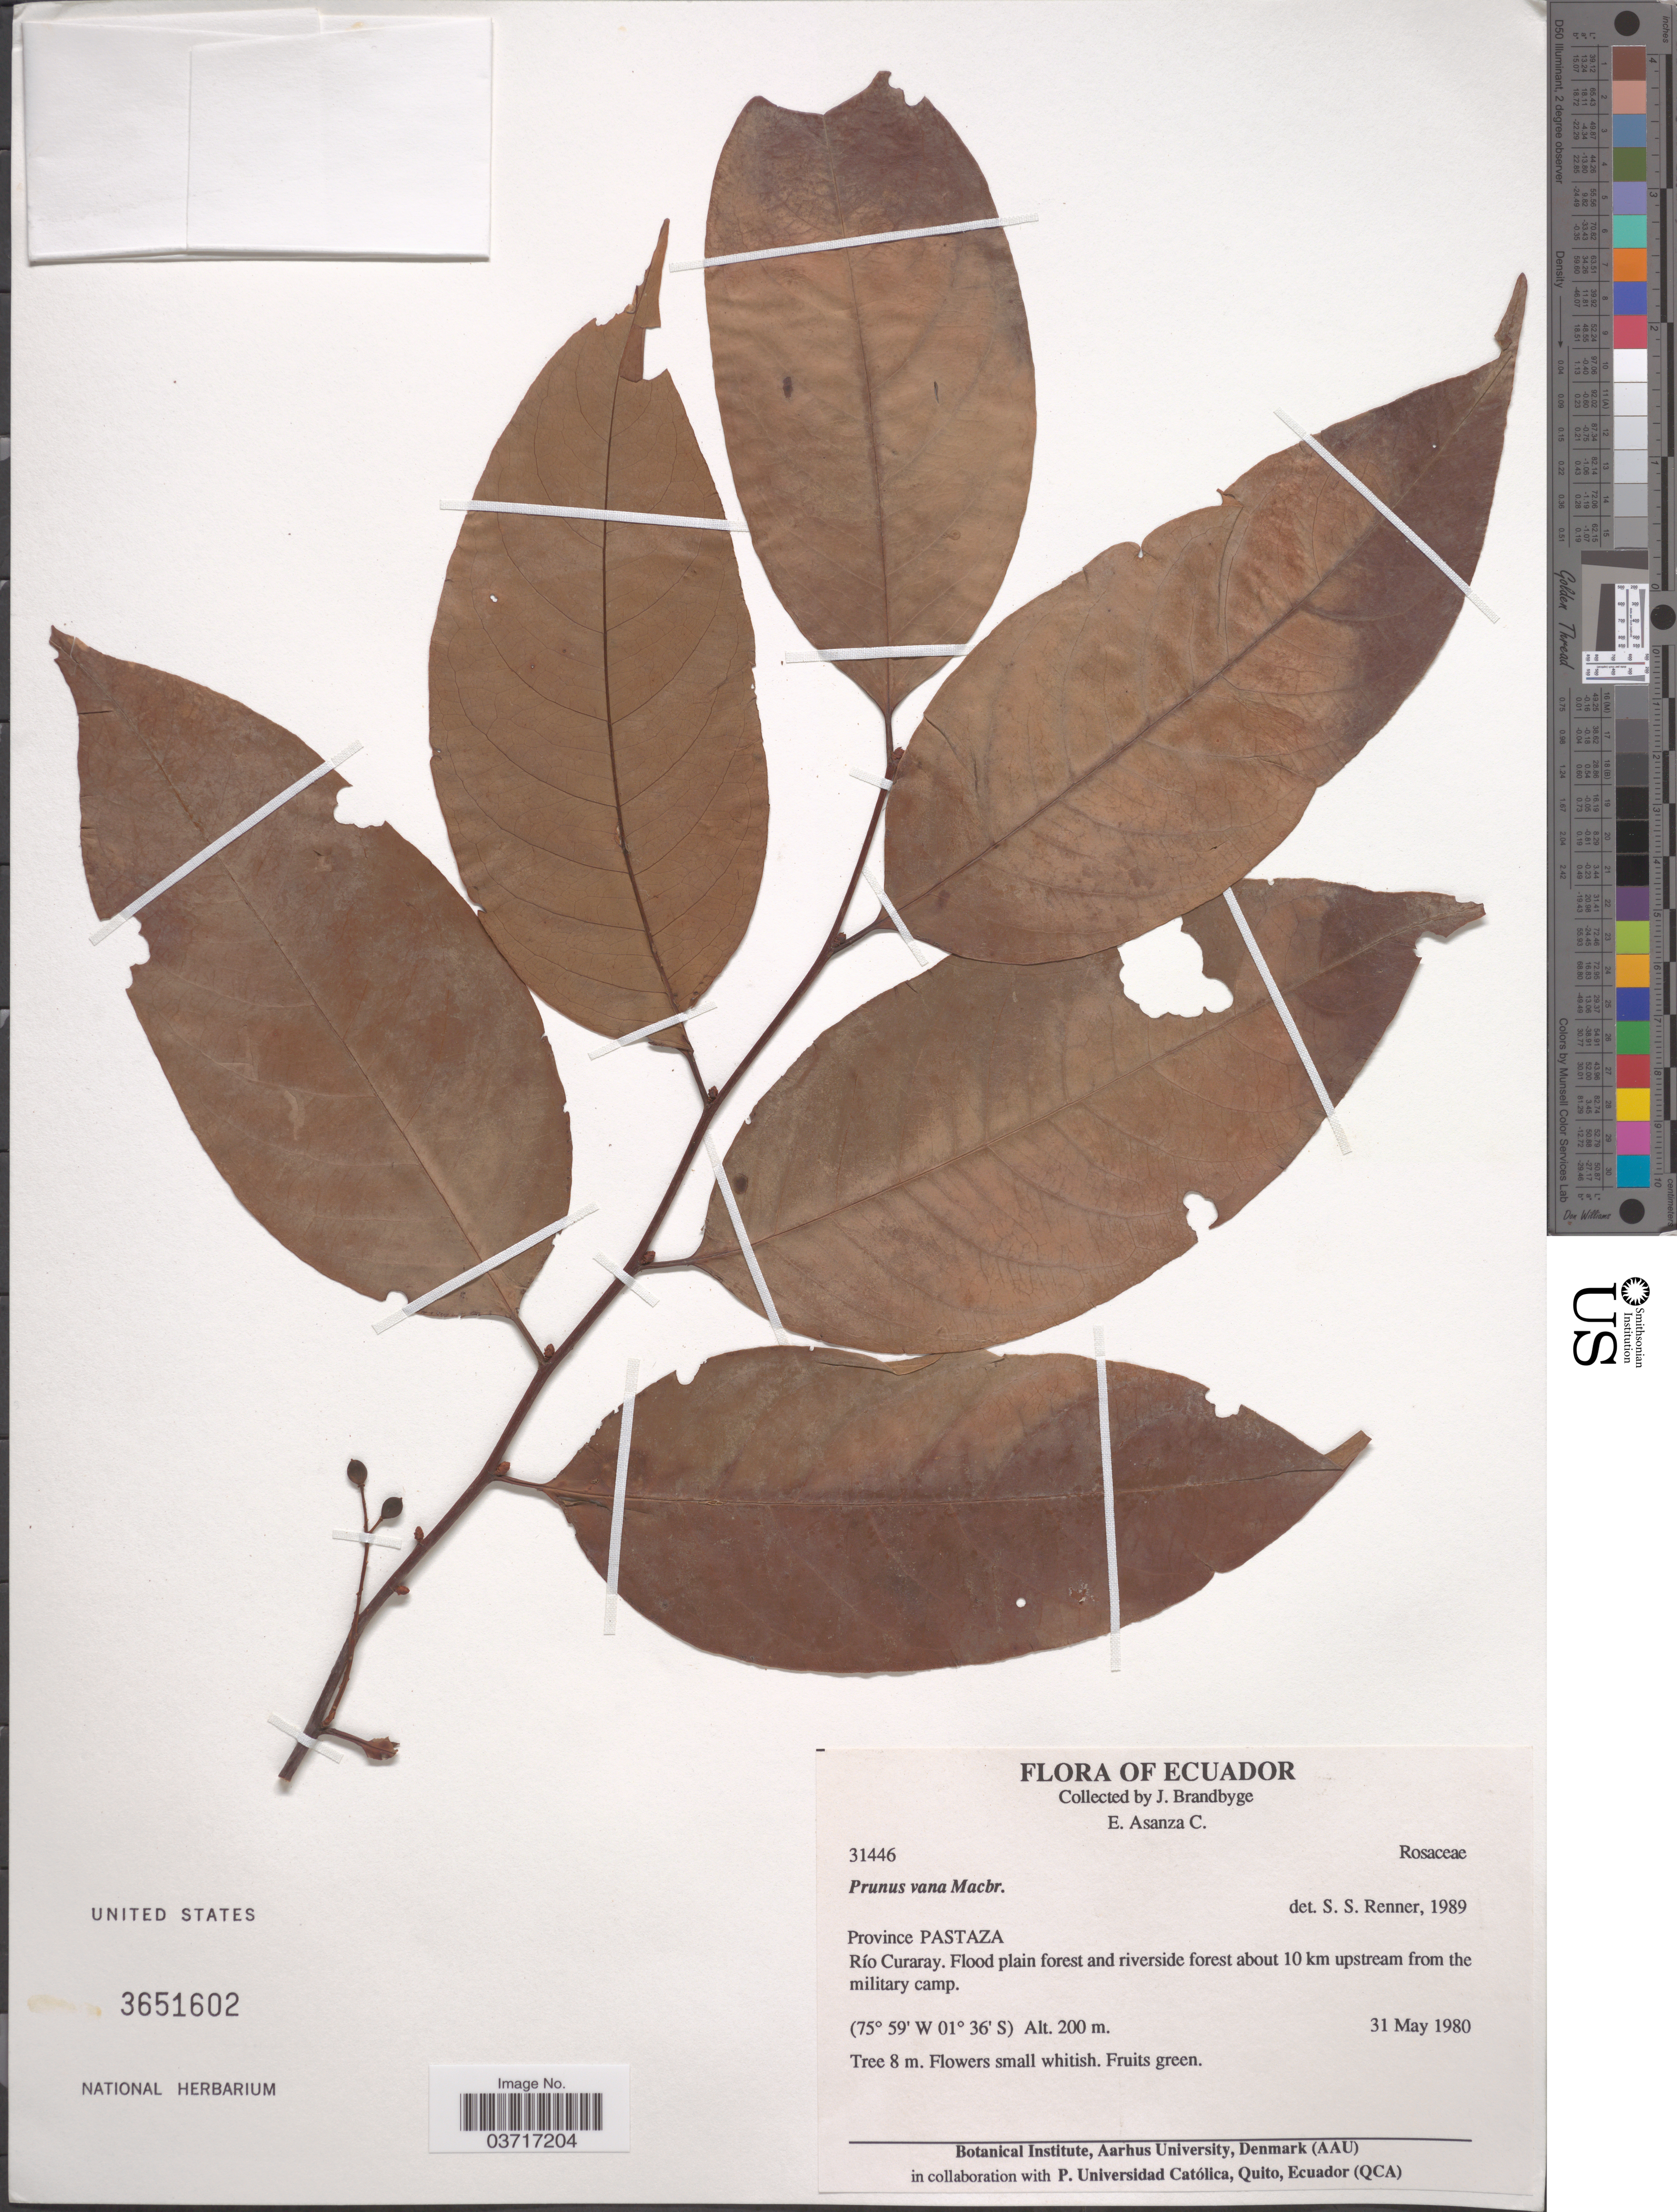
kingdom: Plantae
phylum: Tracheophyta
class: Magnoliopsida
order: Rosales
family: Rosaceae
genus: Prunus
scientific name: Prunus vana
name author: J.F. Macbr.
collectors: J. Brandbyge & E. Asanza C.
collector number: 31446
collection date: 1980-05-31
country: Ecuador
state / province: Pastaza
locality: Río Curaray. Flood plain forest and riverside forest about 10 km upstream from the military camp.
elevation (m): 200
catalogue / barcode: US 3651602